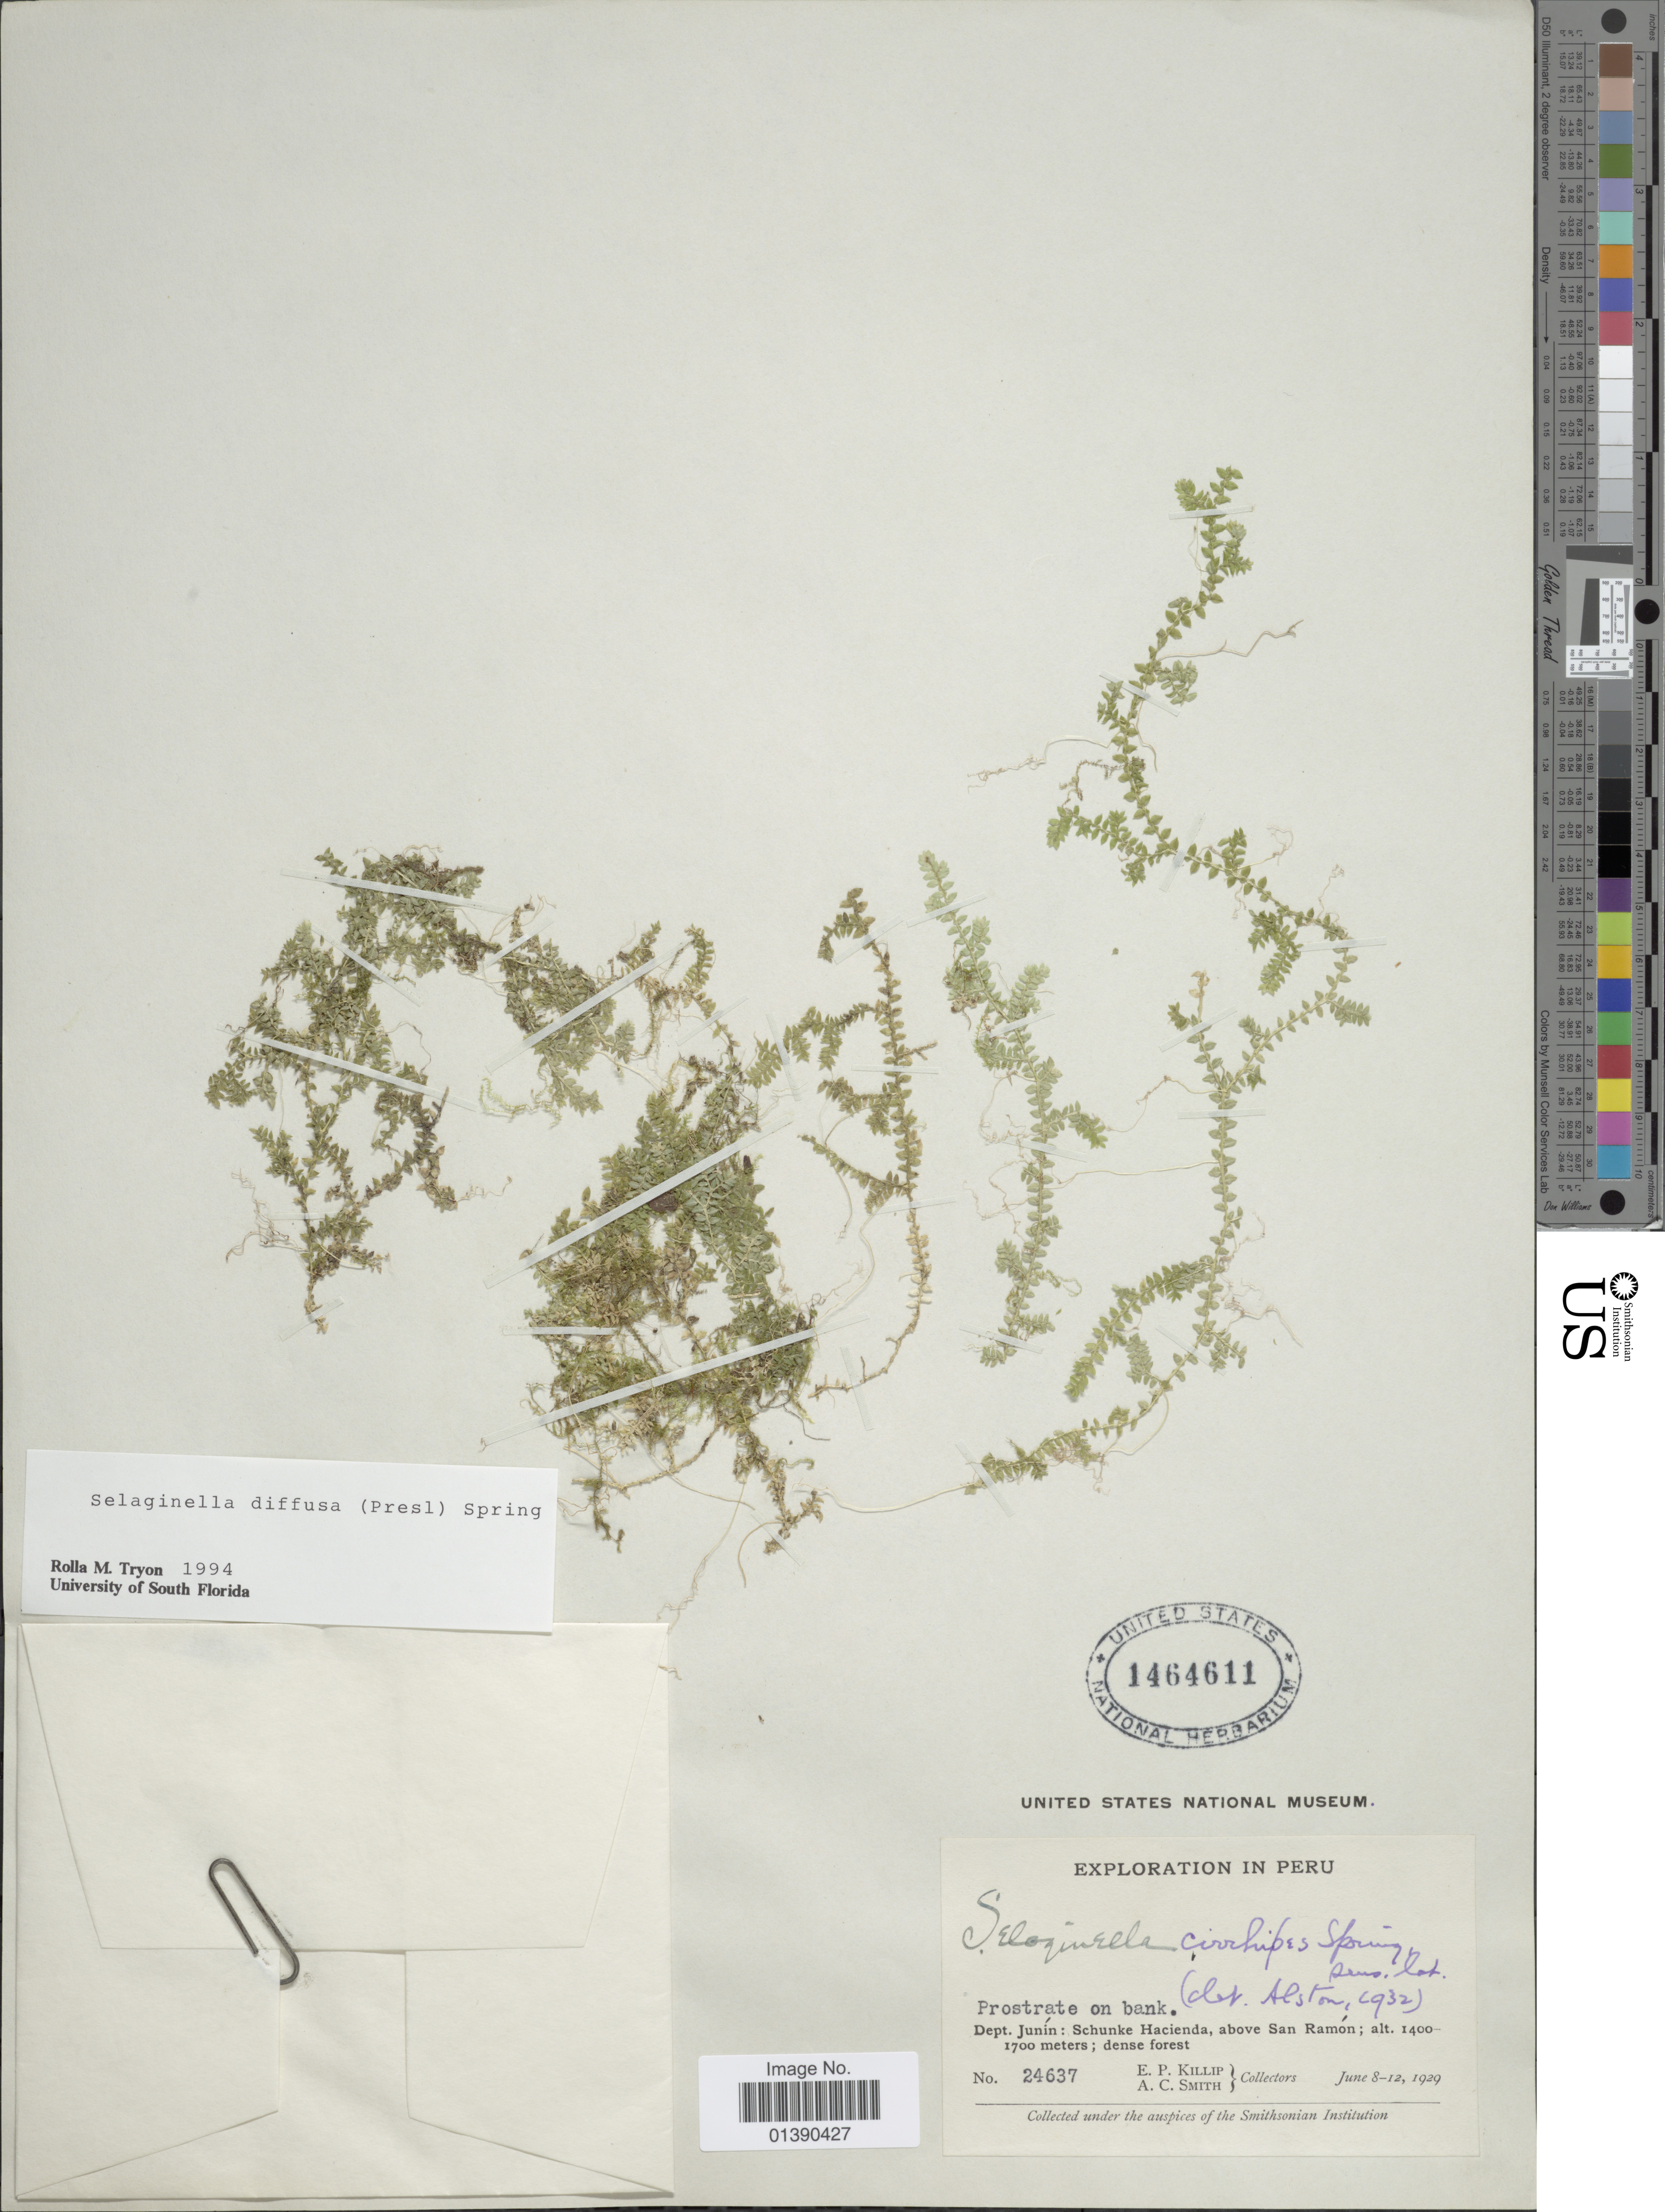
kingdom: Plantae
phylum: Tracheophyta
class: Lycopodiopsida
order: Selaginellales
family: Selaginellaceae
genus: Selaginella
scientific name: Selaginella diffusa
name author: (C. Presl) Spring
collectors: E. P. Killip & A. C. Smith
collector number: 24637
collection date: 1929-06-08/1929-06-12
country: Peru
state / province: Junín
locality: Schunke Hacienda, above San Ramon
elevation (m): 1400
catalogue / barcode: US 1464611